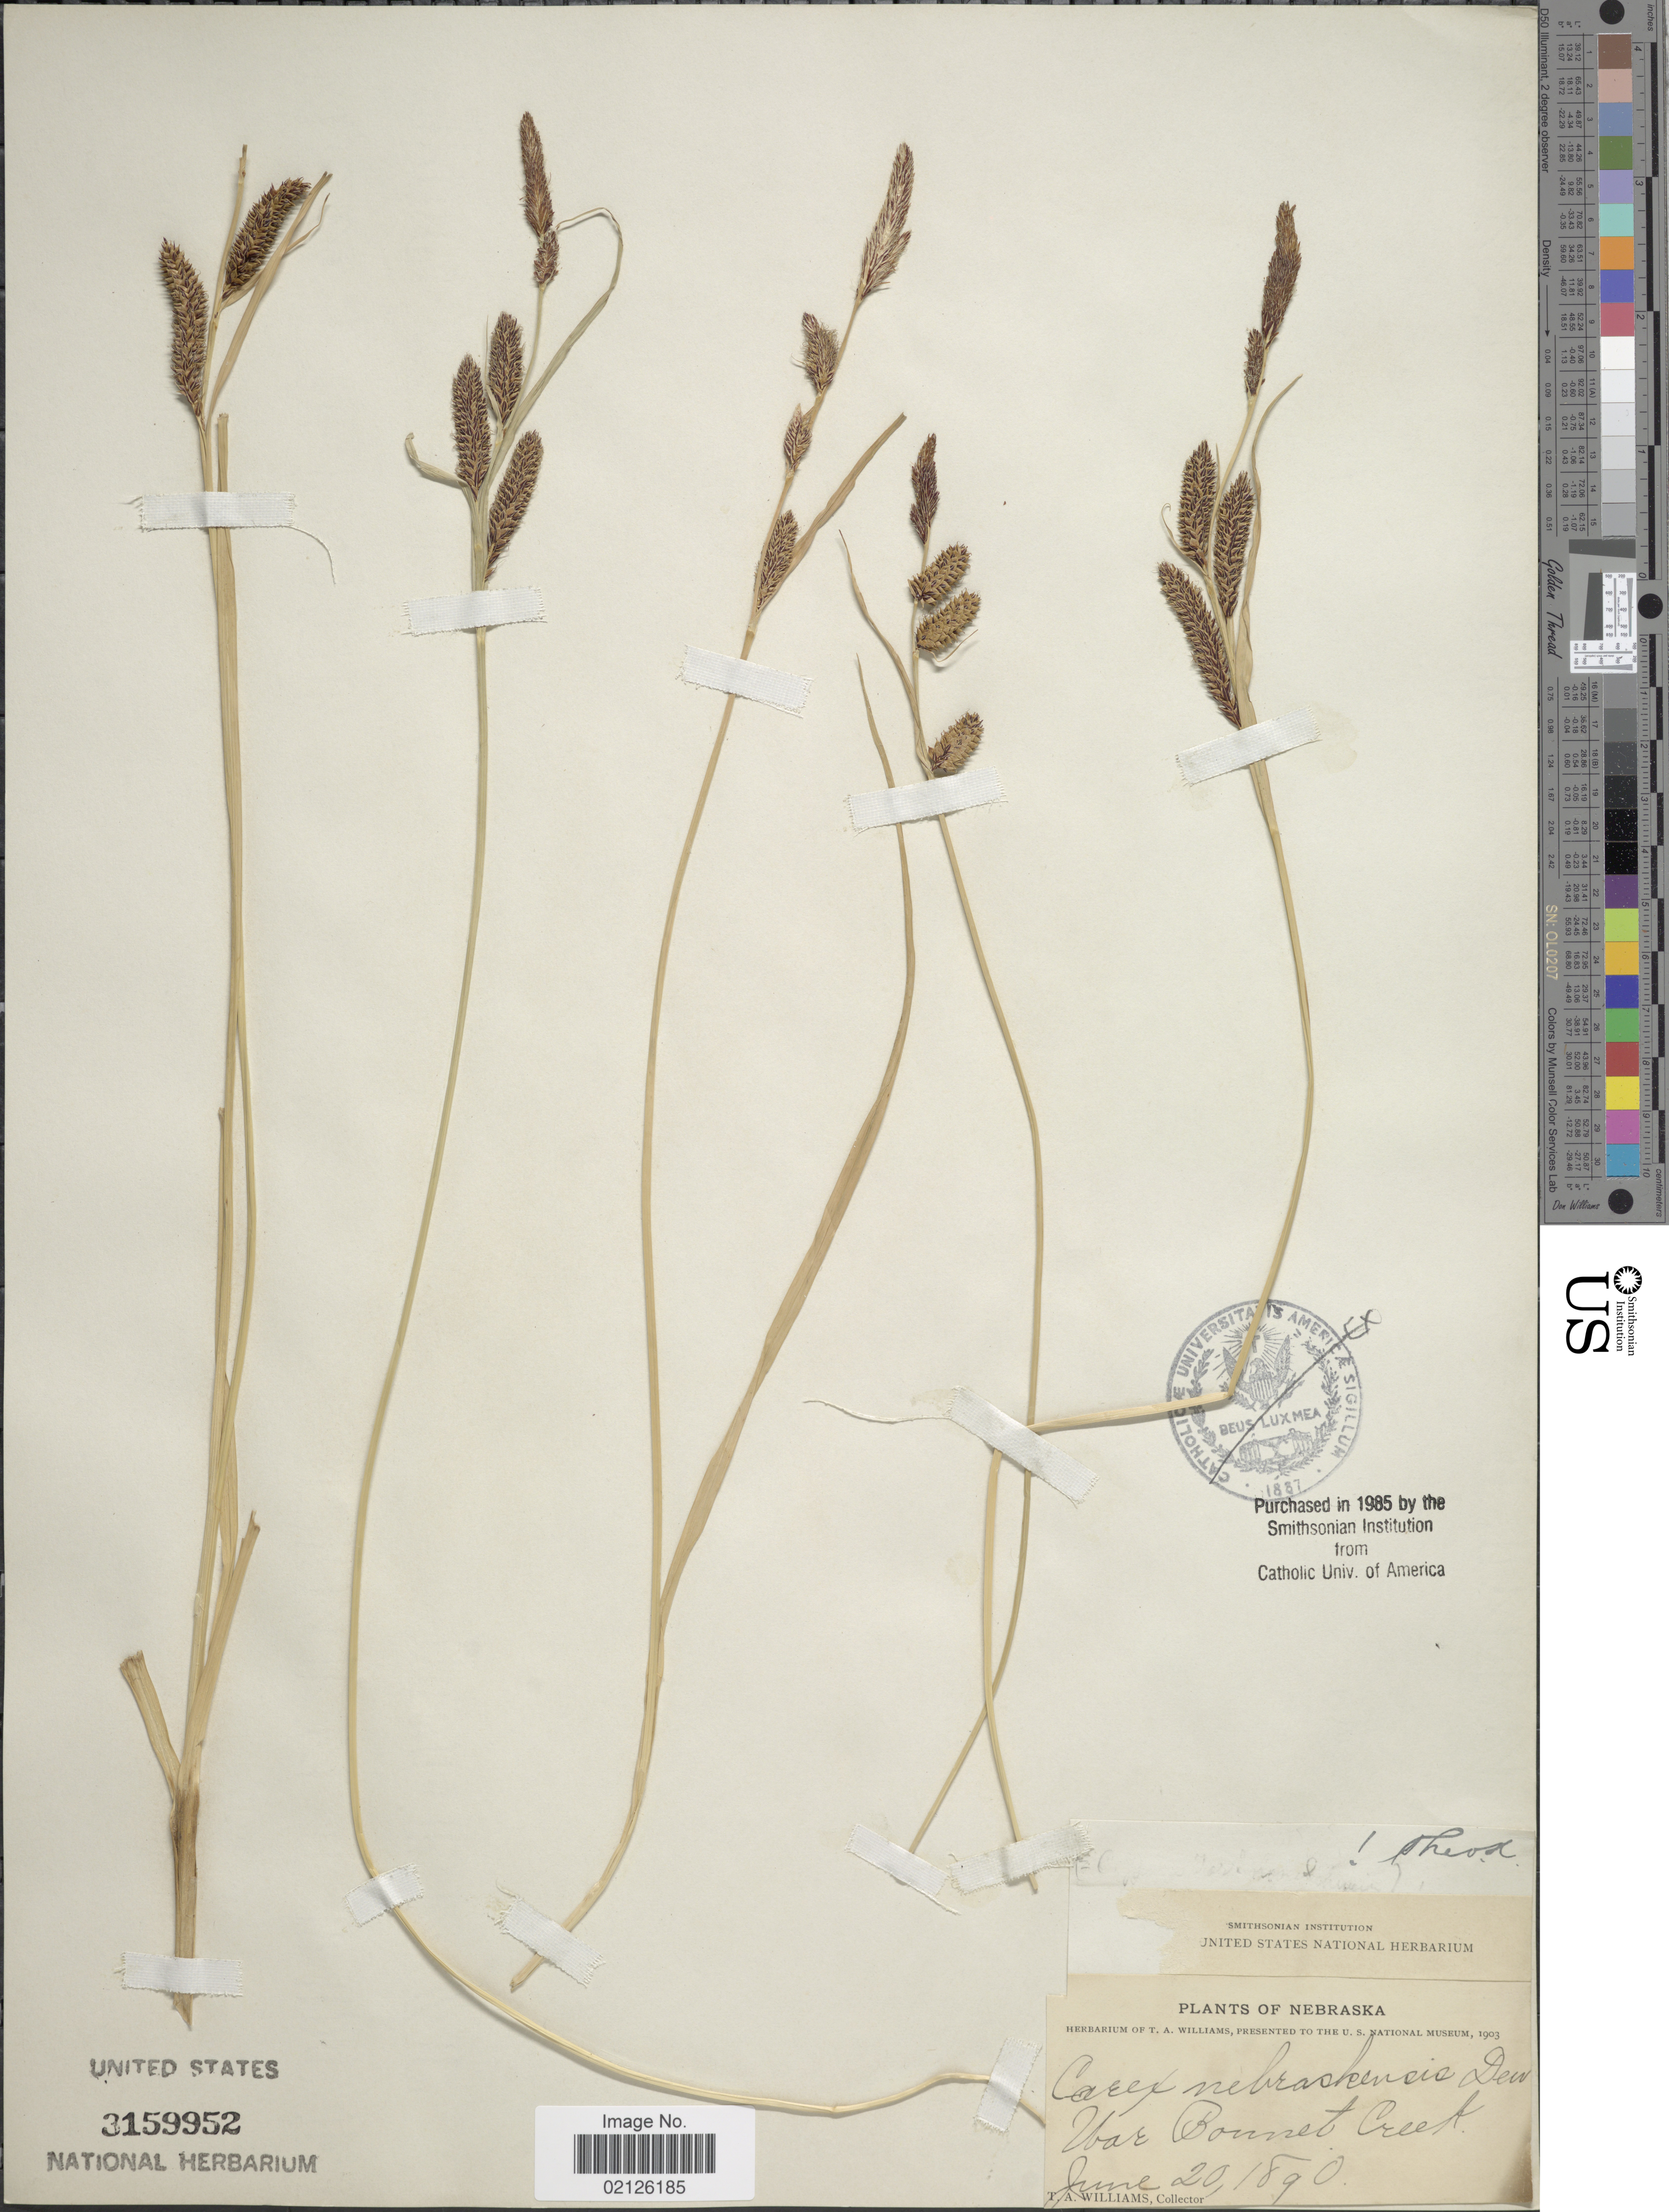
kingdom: Plantae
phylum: Tracheophyta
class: Liliopsida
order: Poales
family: Cyperaceae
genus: Carex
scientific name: Carex nebrascensis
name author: Dewey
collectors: T. A. Williams (herbarium)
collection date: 1890-06-20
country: United States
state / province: Nebraska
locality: War Bonnet Creek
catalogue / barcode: US 3159952